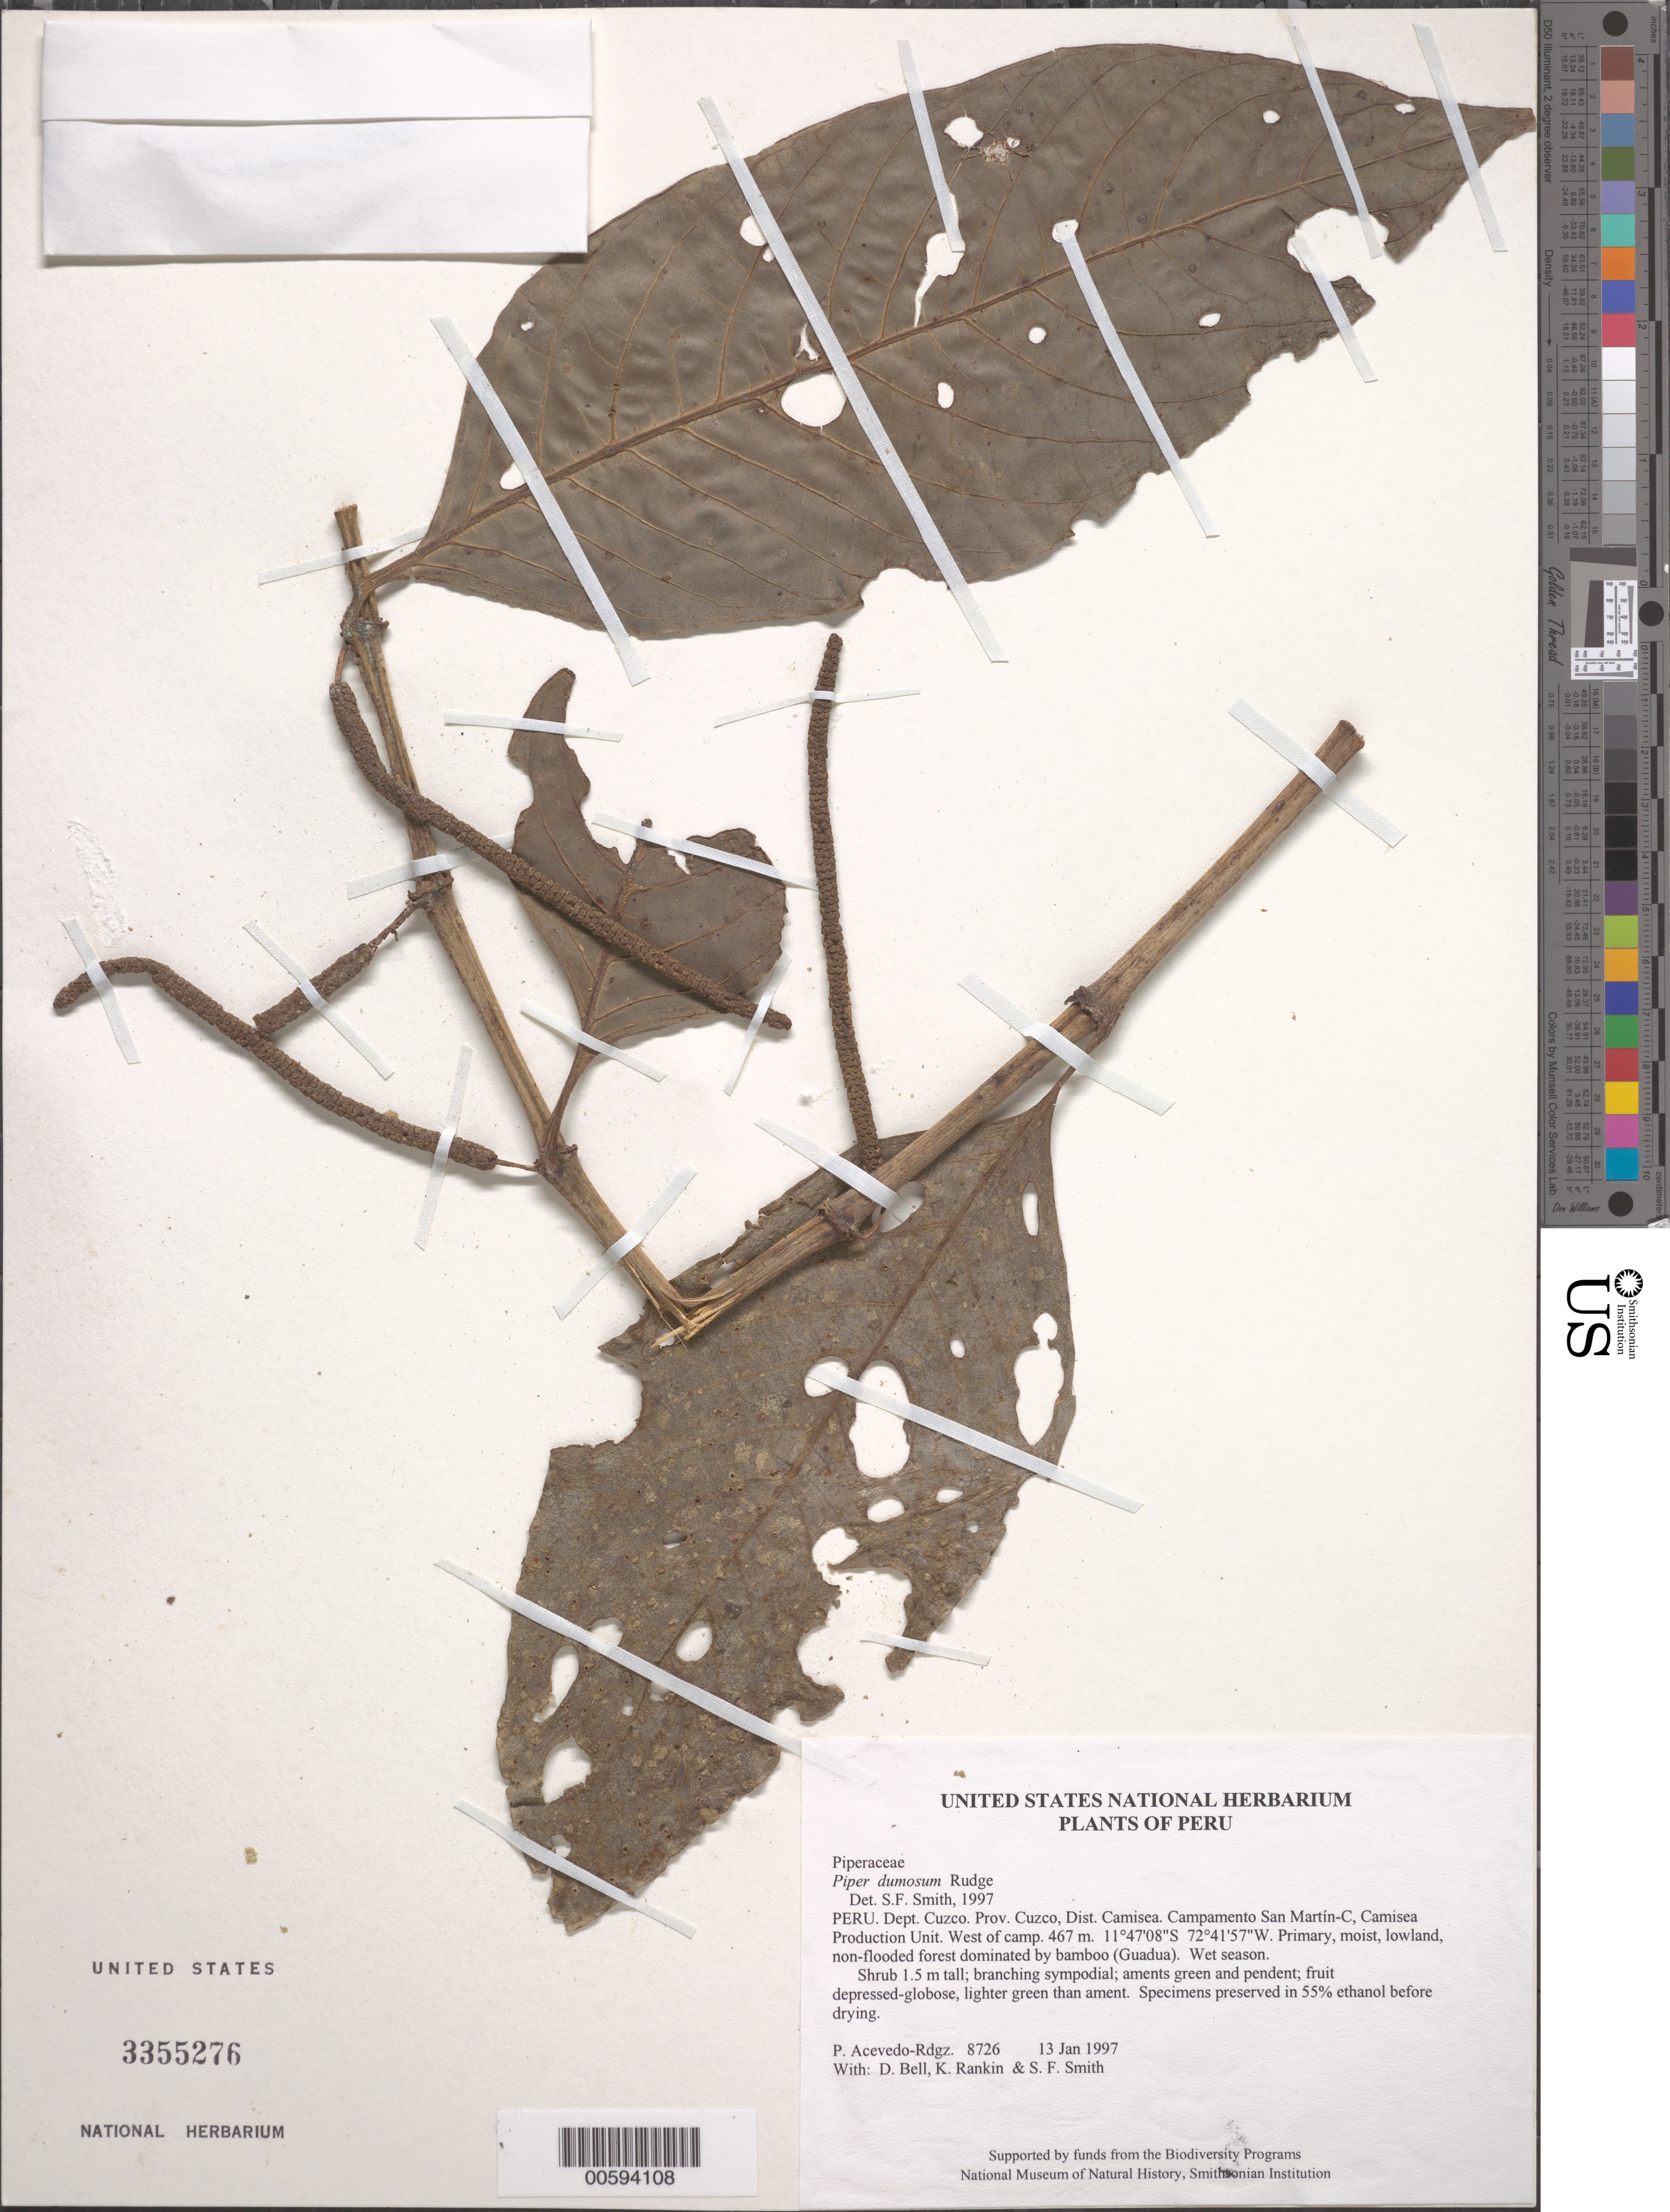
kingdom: Plantae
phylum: Tracheophyta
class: Magnoliopsida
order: Piperales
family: Piperaceae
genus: Piper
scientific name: Piper dumosum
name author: Rudge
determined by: Smith, Stephen F., (US), NMNH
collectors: P. Acevedo-Rodr., D. A. Bell, K. B. Rankin & S.F. Smith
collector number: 8726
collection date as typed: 13 Jan 1997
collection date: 1997-01-13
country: Peru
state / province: Cusco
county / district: Cusco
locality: Districto Camisea, Campamento San Martín-C, Camisea Production Unit. West of camp.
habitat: Primary, moist, lowland, non-flooded forest dominated by bamboo (Guadua). Wet season.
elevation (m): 467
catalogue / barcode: US 3355276